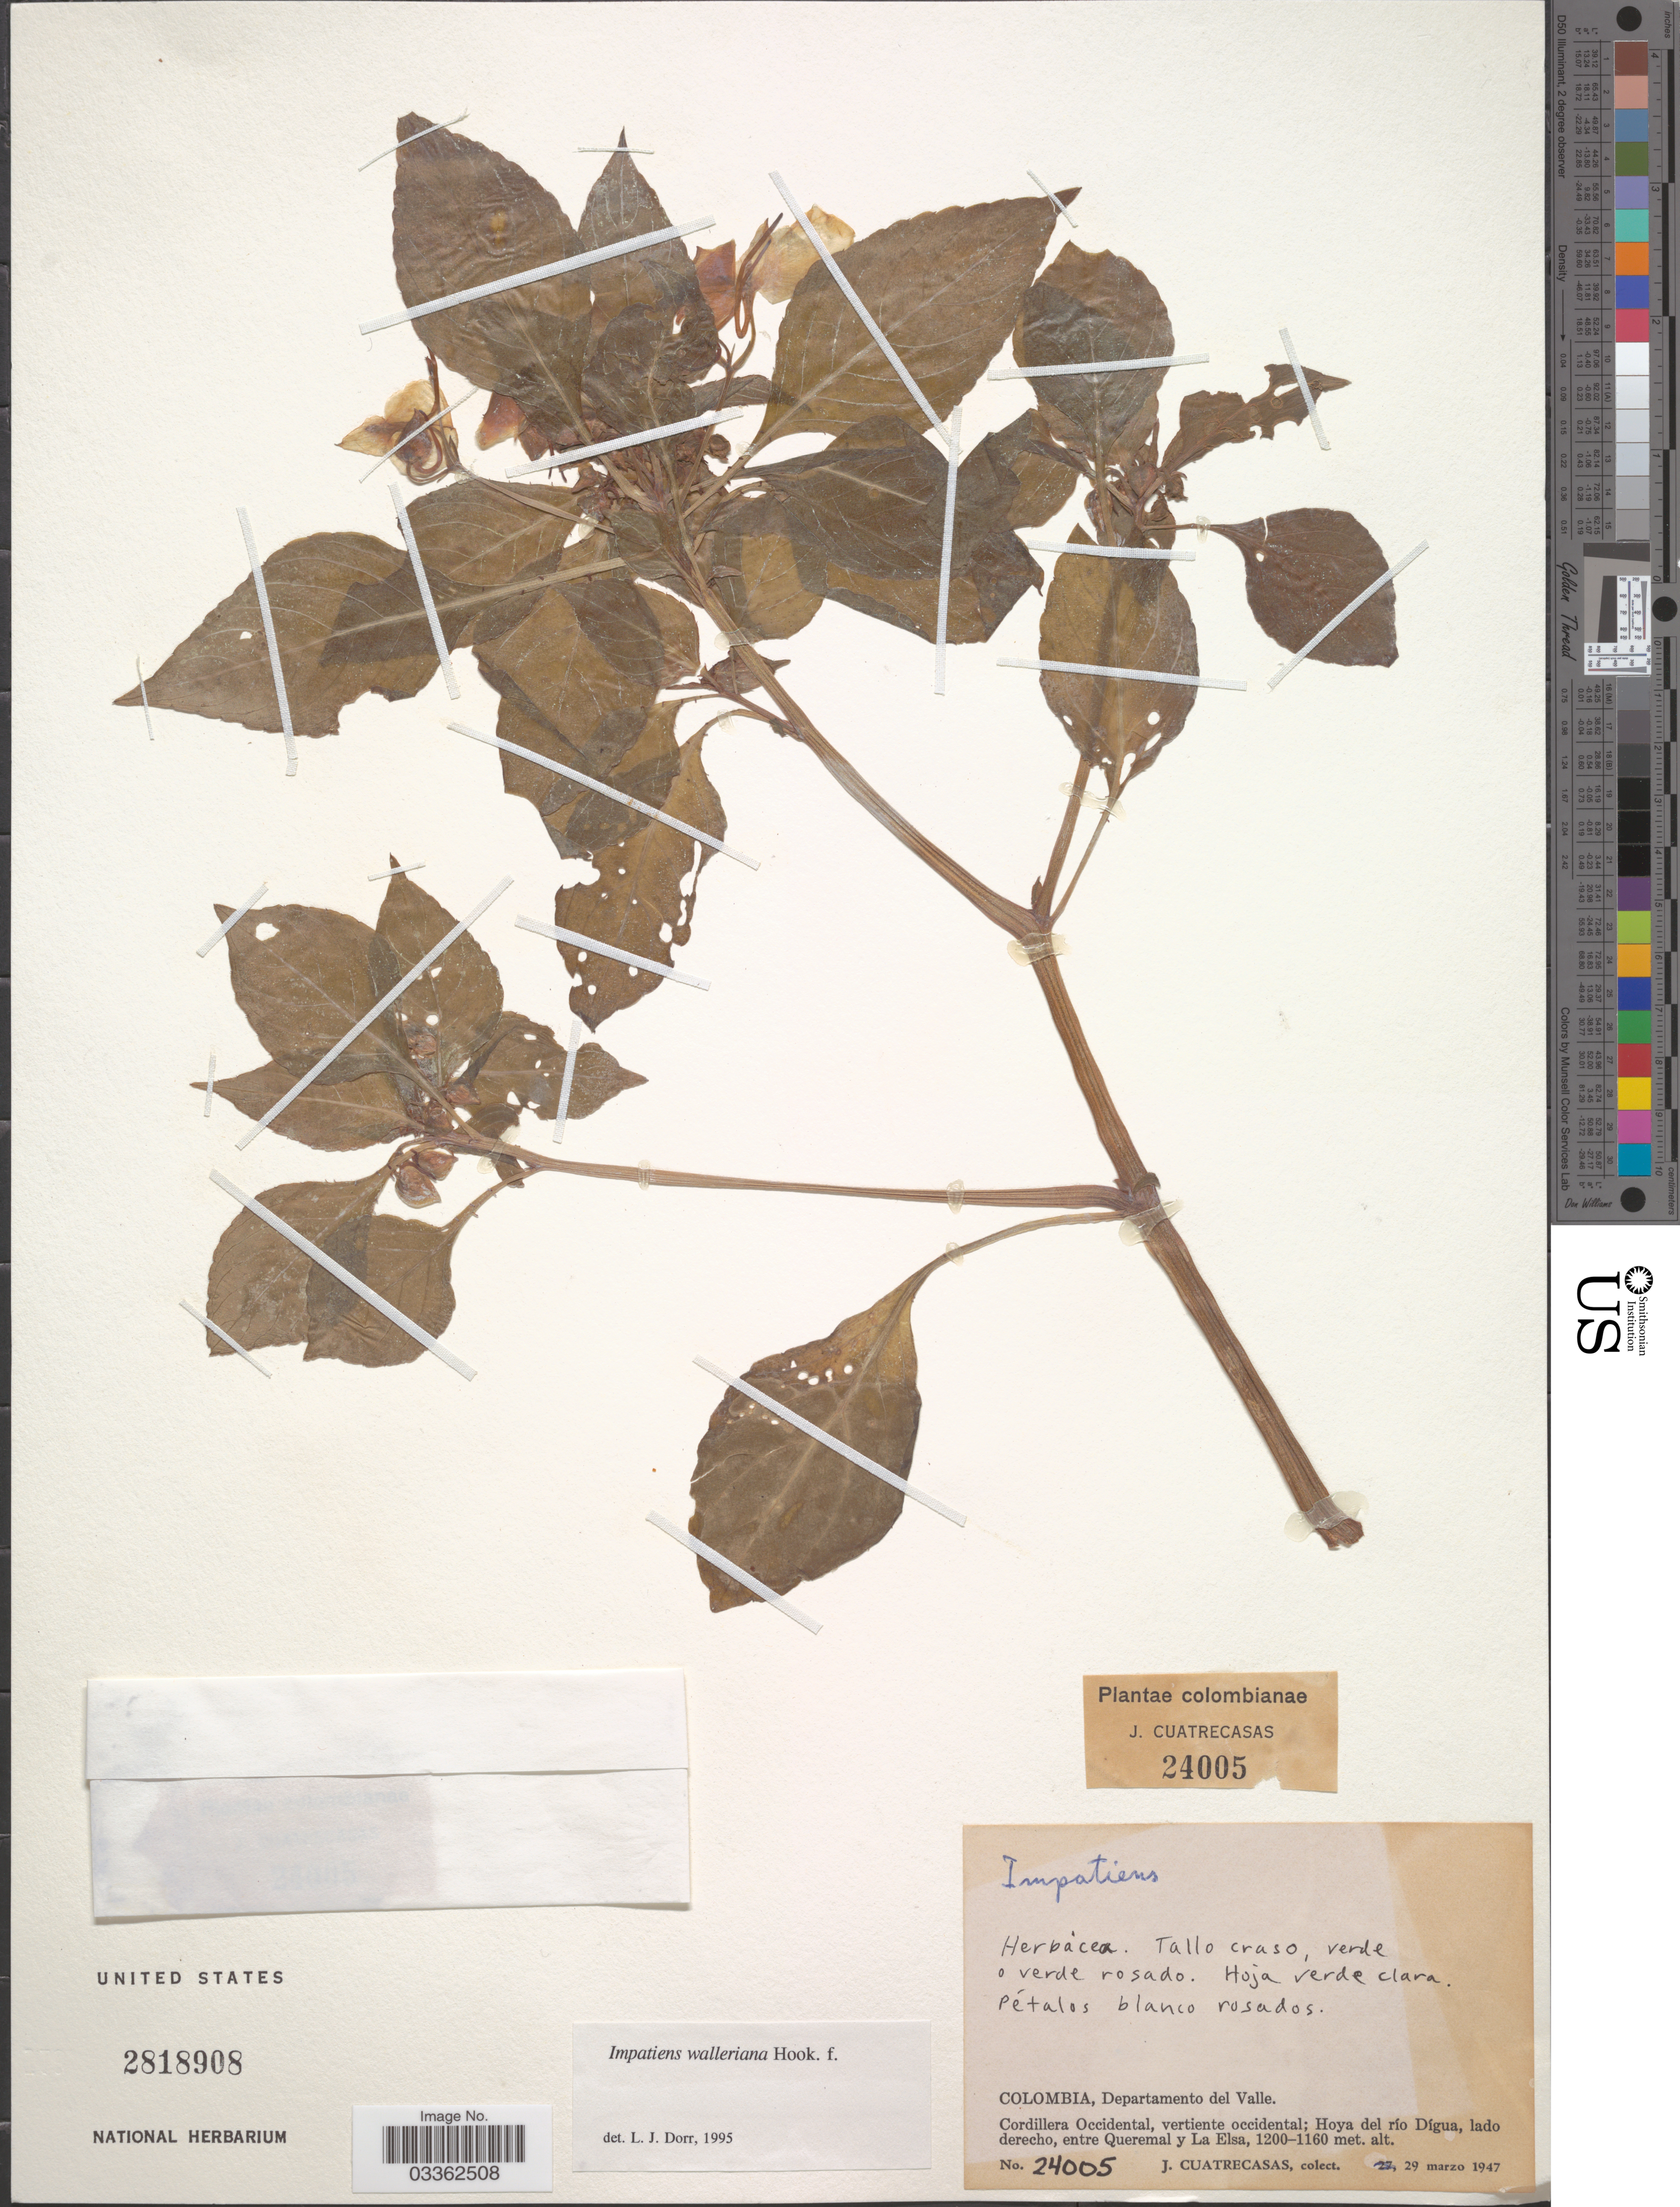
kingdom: Plantae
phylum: Tracheophyta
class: Magnoliopsida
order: Ericales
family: Balsaminaceae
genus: Impatiens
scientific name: Impatiens walleriana 'Super Elfin Red'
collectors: J. Cuatrecasas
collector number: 24005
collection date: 1947-03-29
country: Colombia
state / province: Valle del Cauca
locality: Departamento del Valle. Cordillera Occidental, vertiente occidental; Hoya del río Dígua, lado derecho, entre Queremal y La Elsa.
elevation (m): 1160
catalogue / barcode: US 2818908